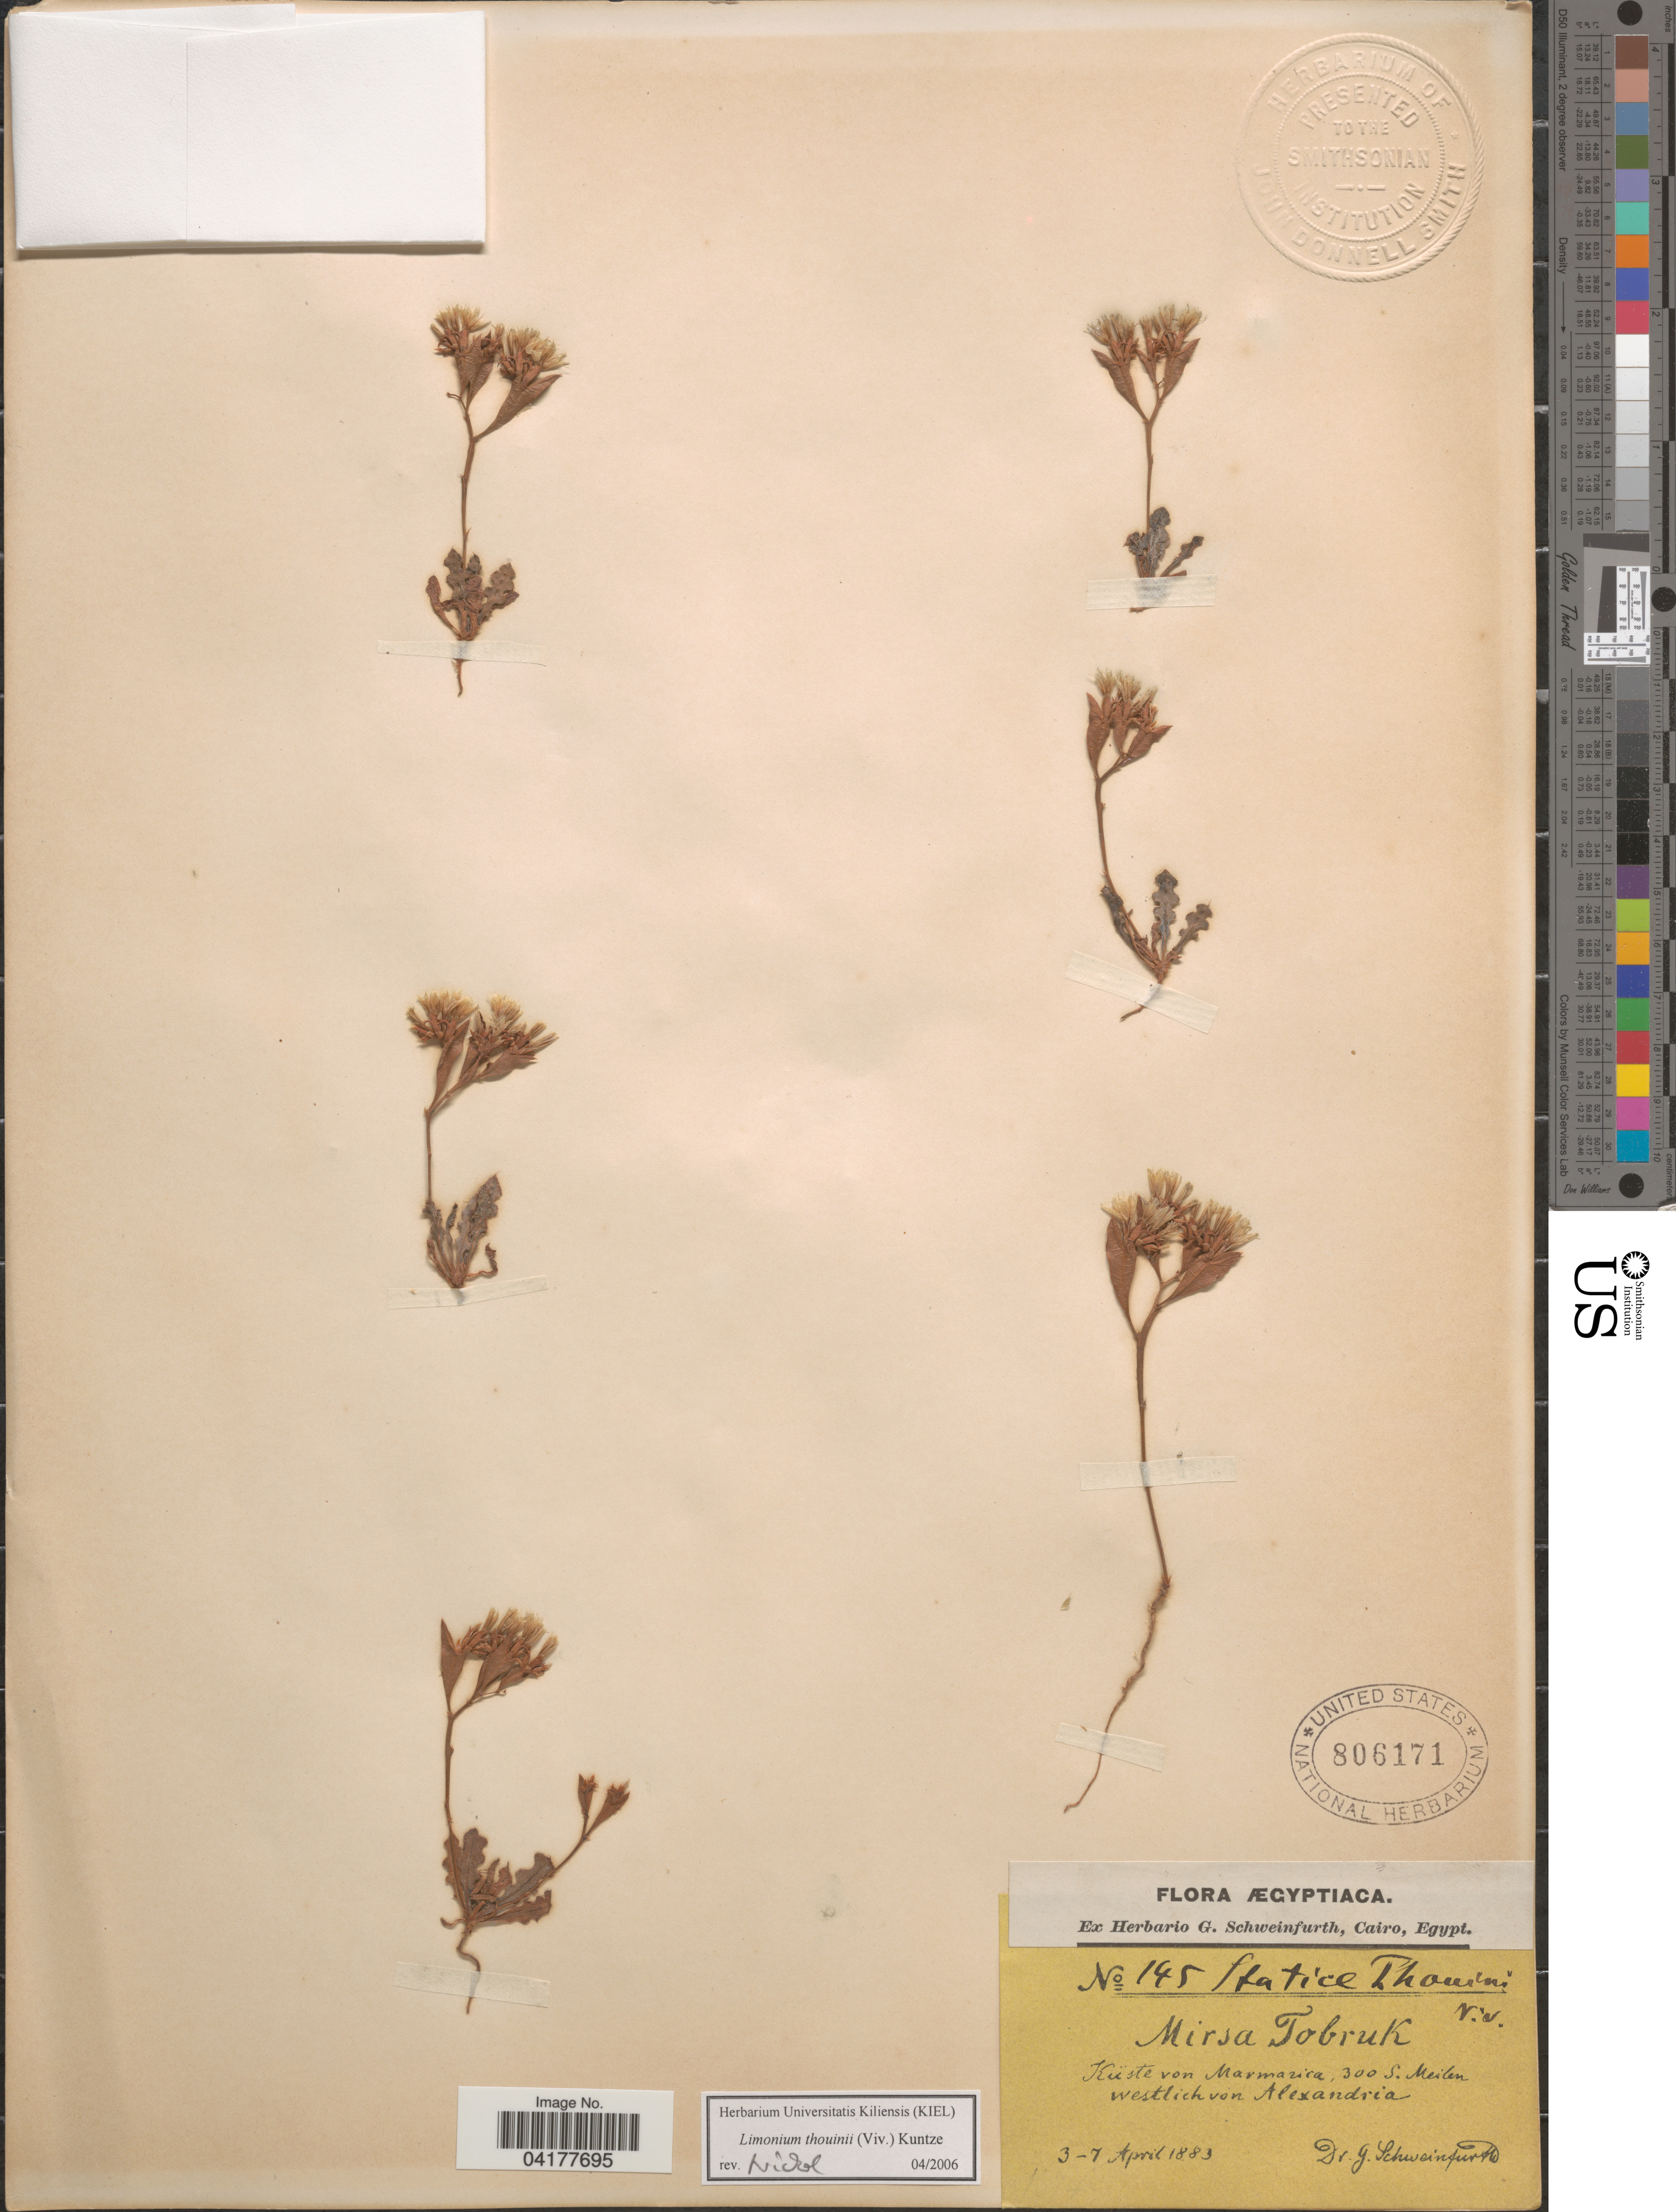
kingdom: Plantae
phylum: Tracheophyta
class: Magnoliopsida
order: Caryophyllales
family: Plumbaginaceae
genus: Limonium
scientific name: Limonium thouinii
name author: Kuntze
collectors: G. A. Schweinfurth (herbarium)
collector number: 145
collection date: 1883-04-03/1883-04-07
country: Egypt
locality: Mirsa Tobruk. Küste von Marmarica, 300 S. Meilen westlich von Alexandria.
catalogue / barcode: US 806171